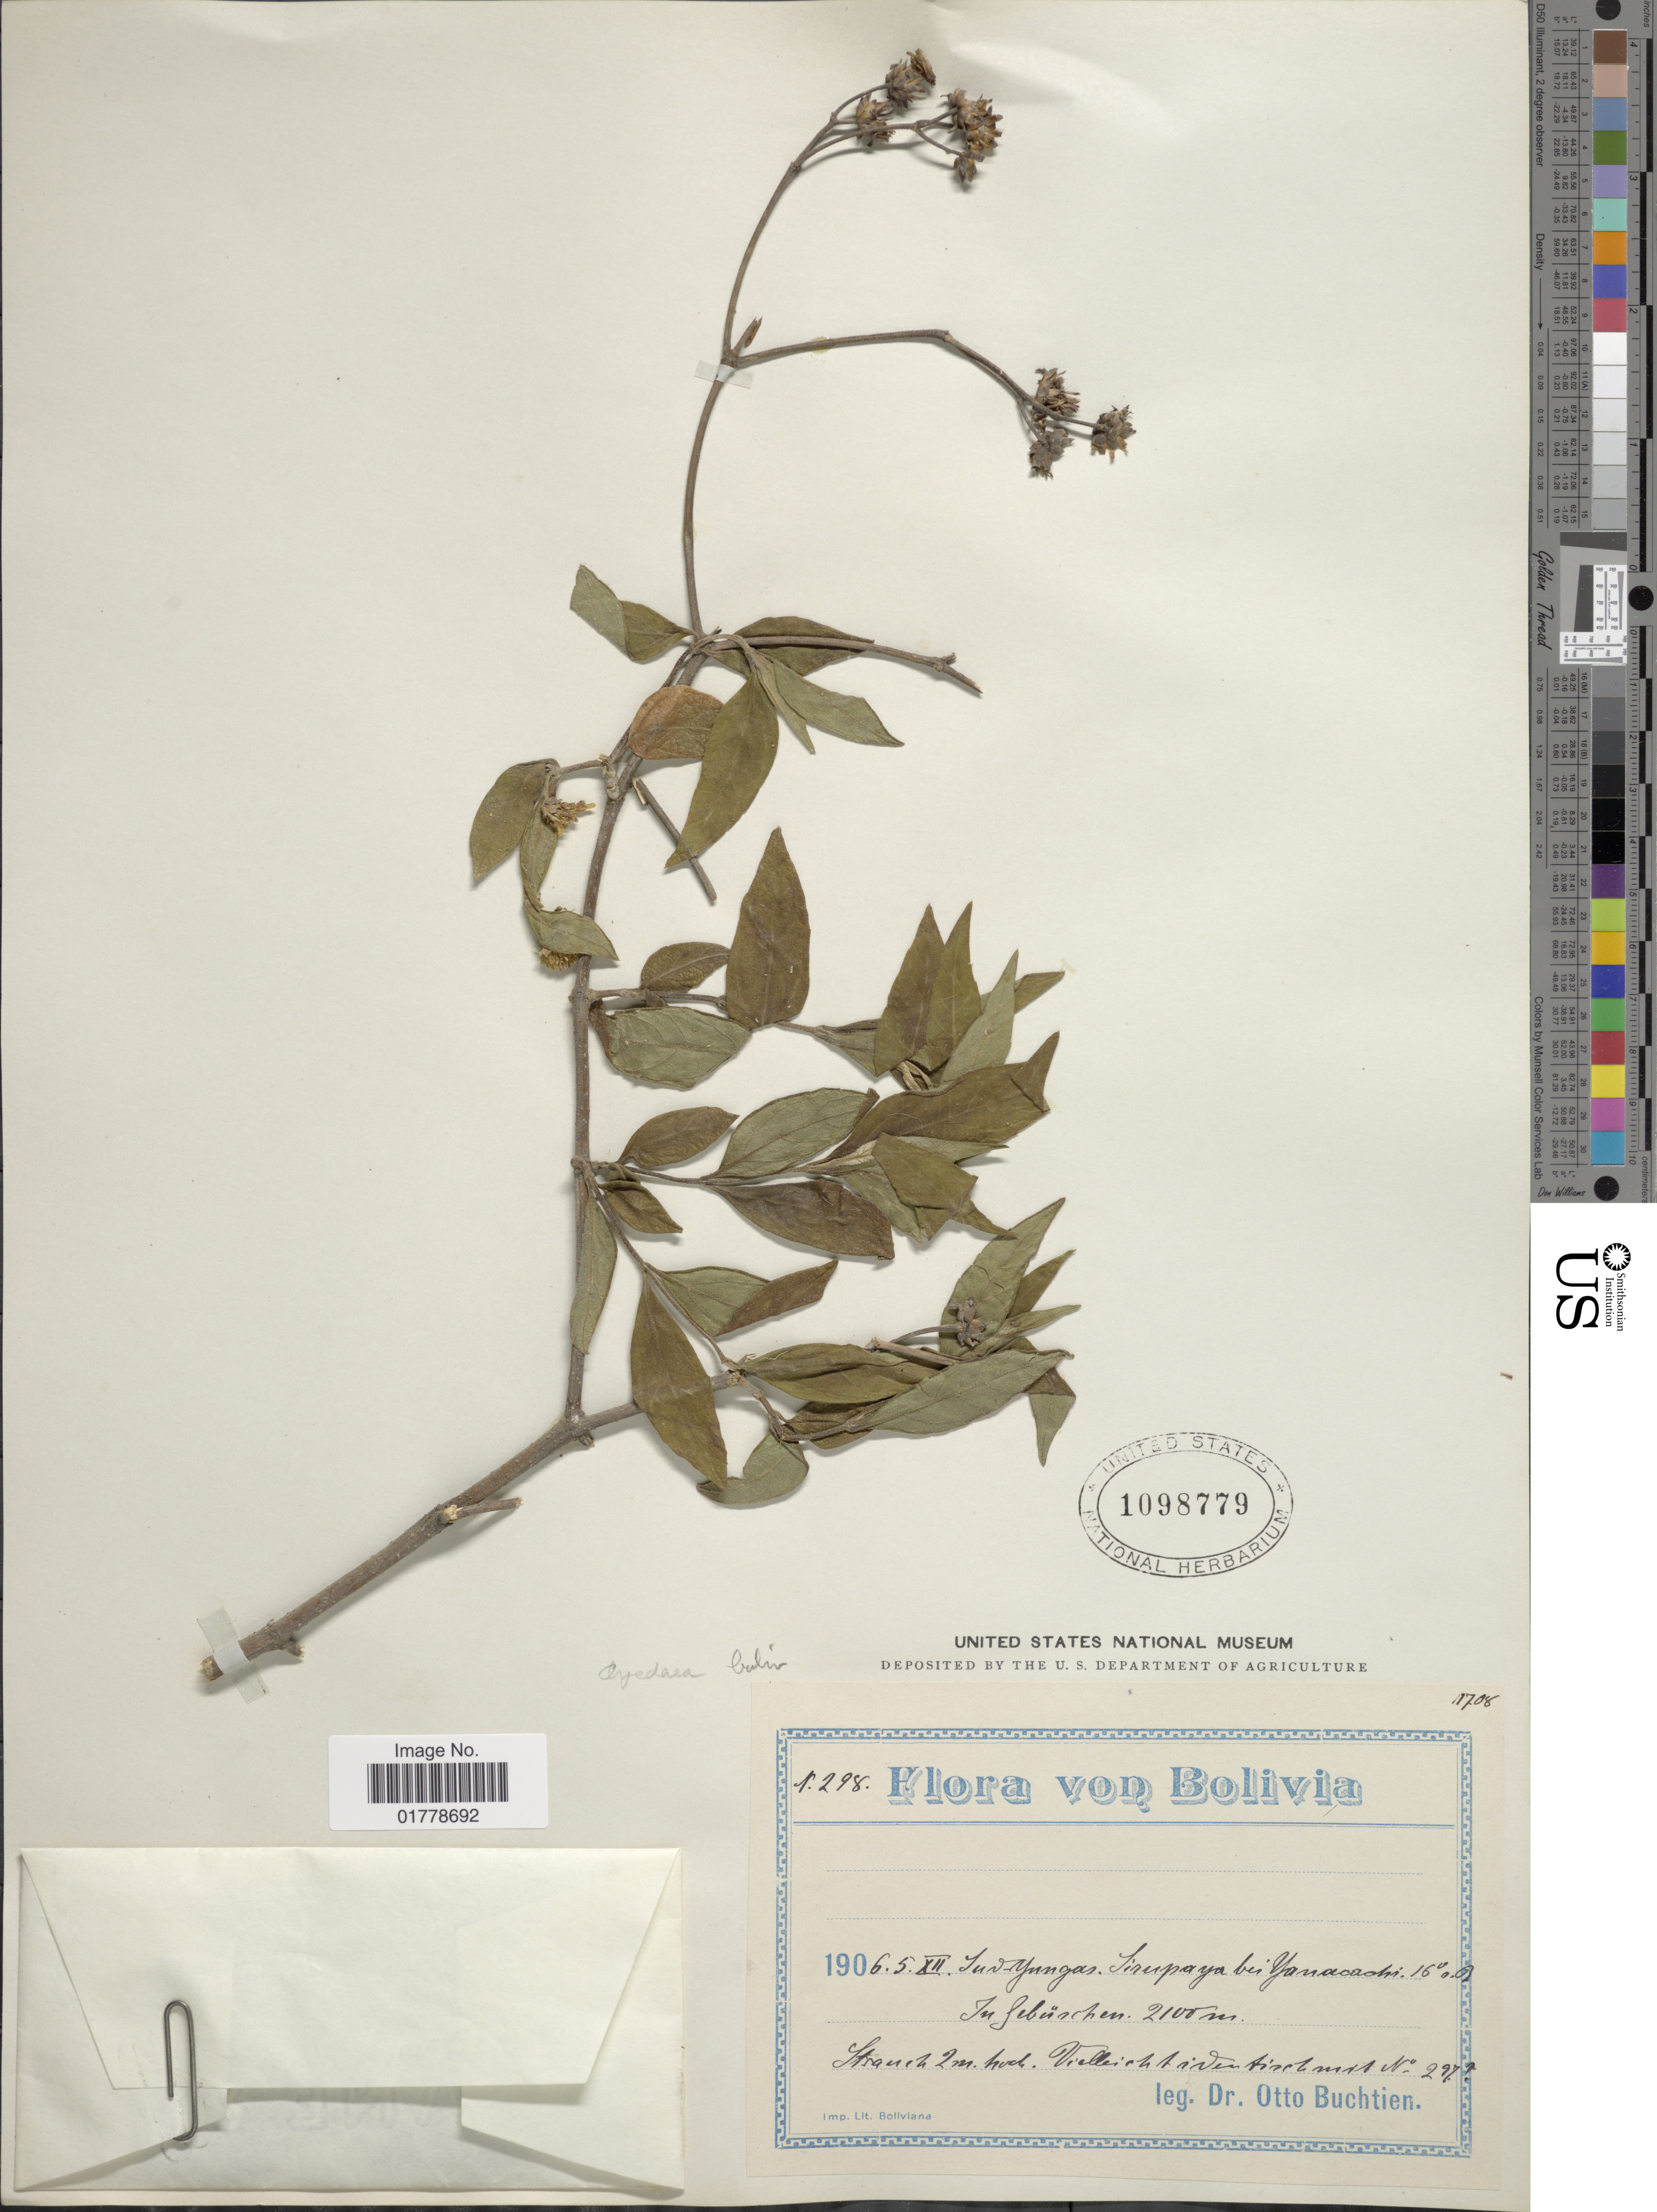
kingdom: Plantae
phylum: Tracheophyta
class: Magnoliopsida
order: Asterales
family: Asteraceae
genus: Oyedaea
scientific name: Oyedaea boliviana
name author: Britton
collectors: O. Buchtien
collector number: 1298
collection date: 1906-12-05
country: Bolivia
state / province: La Paz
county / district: Sud Yungas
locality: Sirupaya bei Yanacachi, In Gebüschen.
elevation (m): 2100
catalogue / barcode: US 1098779